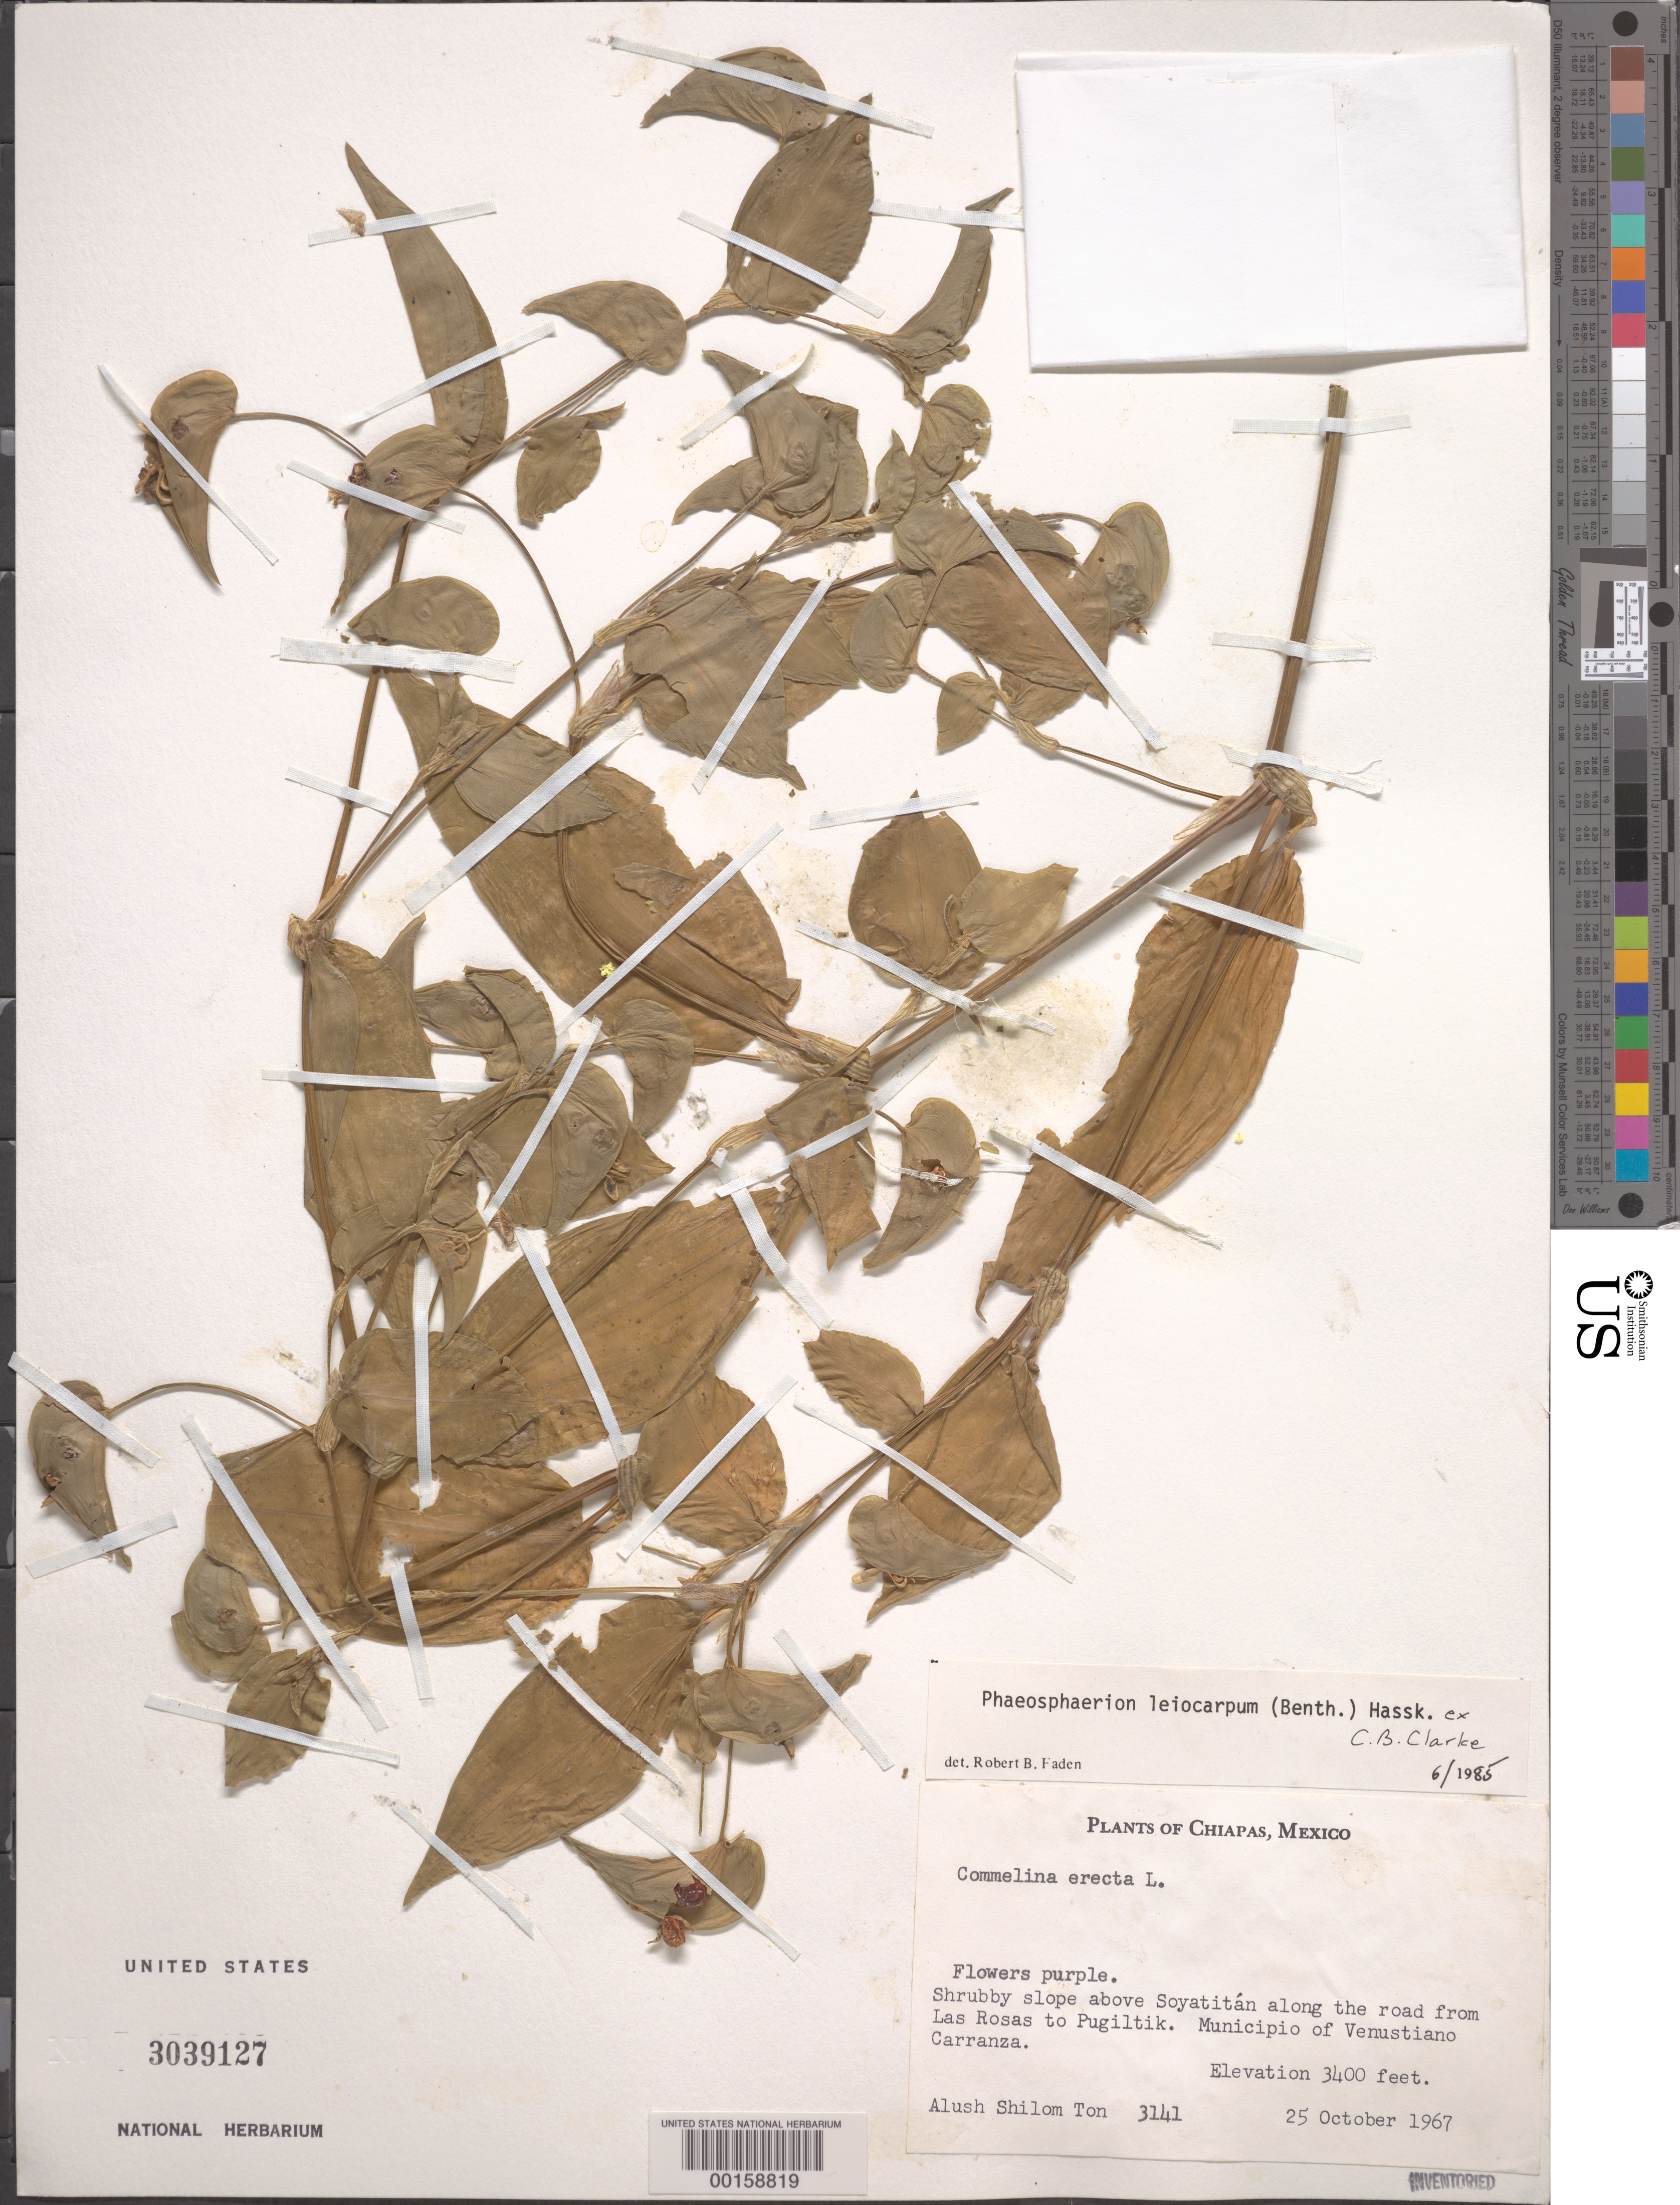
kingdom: Plantae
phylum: Tracheophyta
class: Liliopsida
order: Commelinales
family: Commelinaceae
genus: Commelina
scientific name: Commelina leiocarpa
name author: Benth.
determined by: Faden, Robert B., (US), Smithsonian Institution - National Museum of Natural History (UNITED STATES)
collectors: A. S. Ton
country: Mexico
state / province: Chiapas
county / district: Venustiano Carranza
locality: Above Soyatitan along road from Las Rosas to Pugiltik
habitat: Roadside slope, scrub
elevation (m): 1037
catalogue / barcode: US 3039127